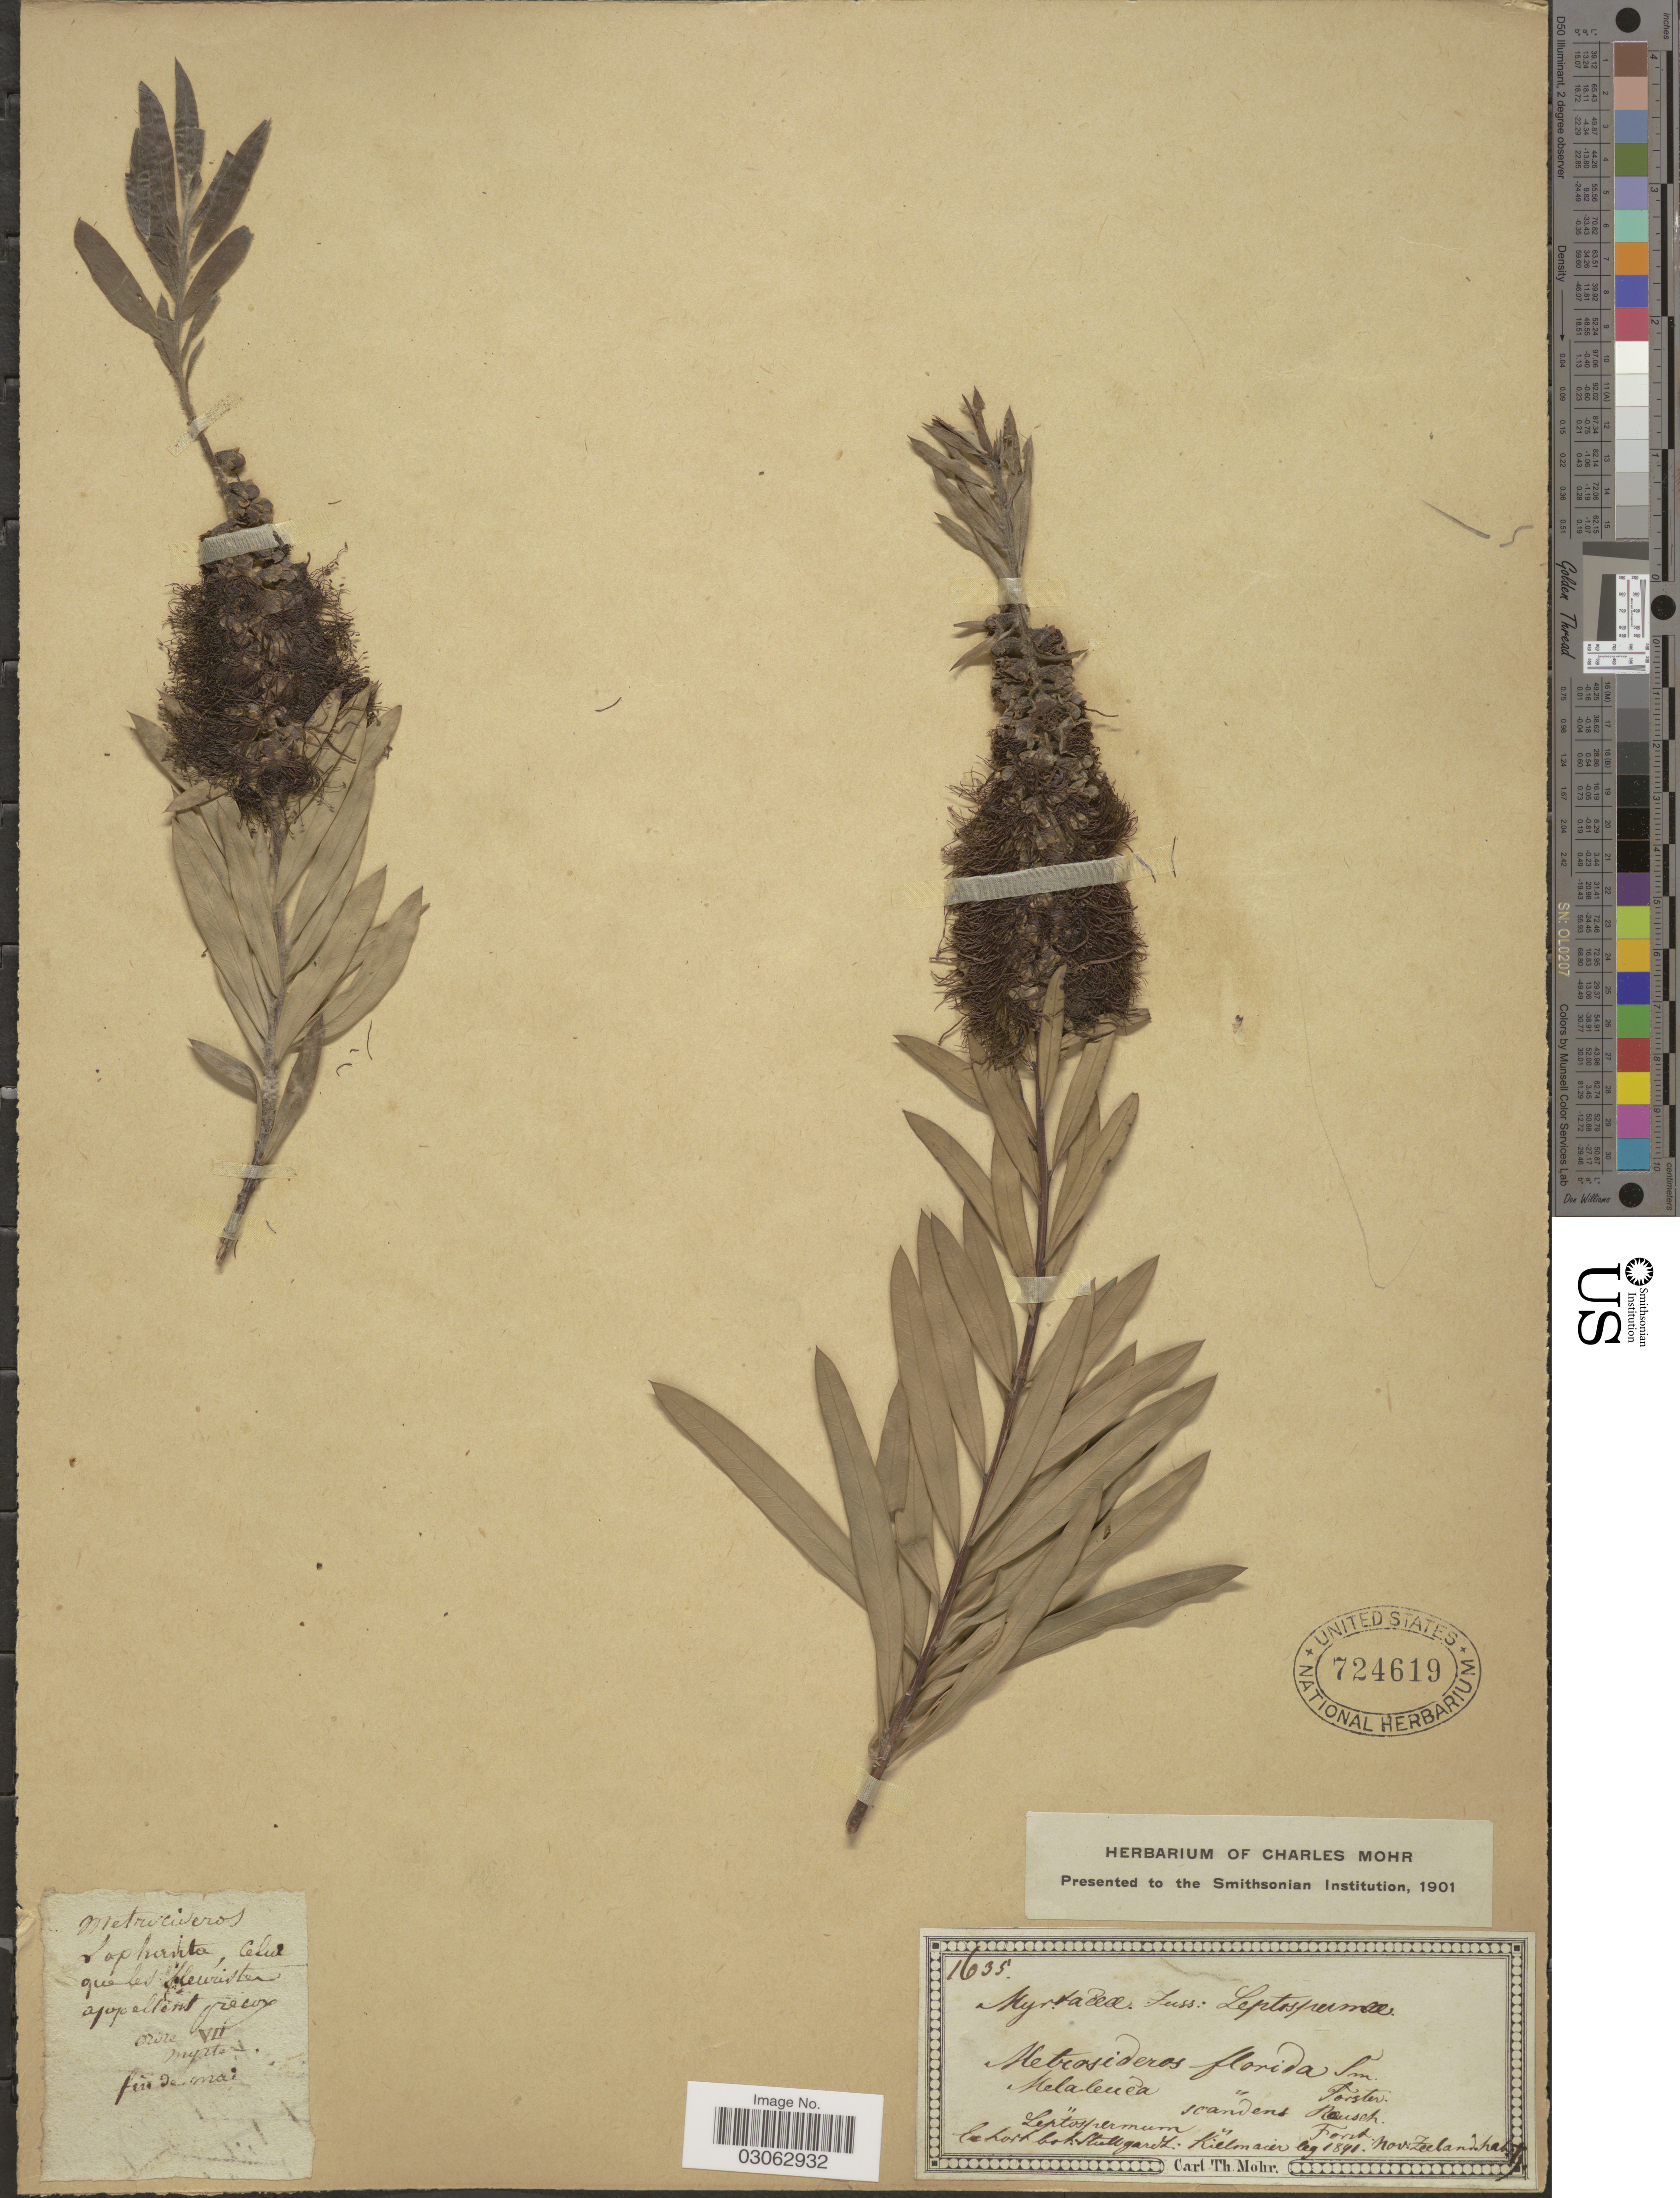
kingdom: Plantae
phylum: Tracheophyta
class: Magnoliopsida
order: Myrtales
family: Myrtaceae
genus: Melaleuca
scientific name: Melaleuca sp.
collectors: Kielmaier, --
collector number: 1635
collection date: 1891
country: New Zealand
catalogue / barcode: US 724619